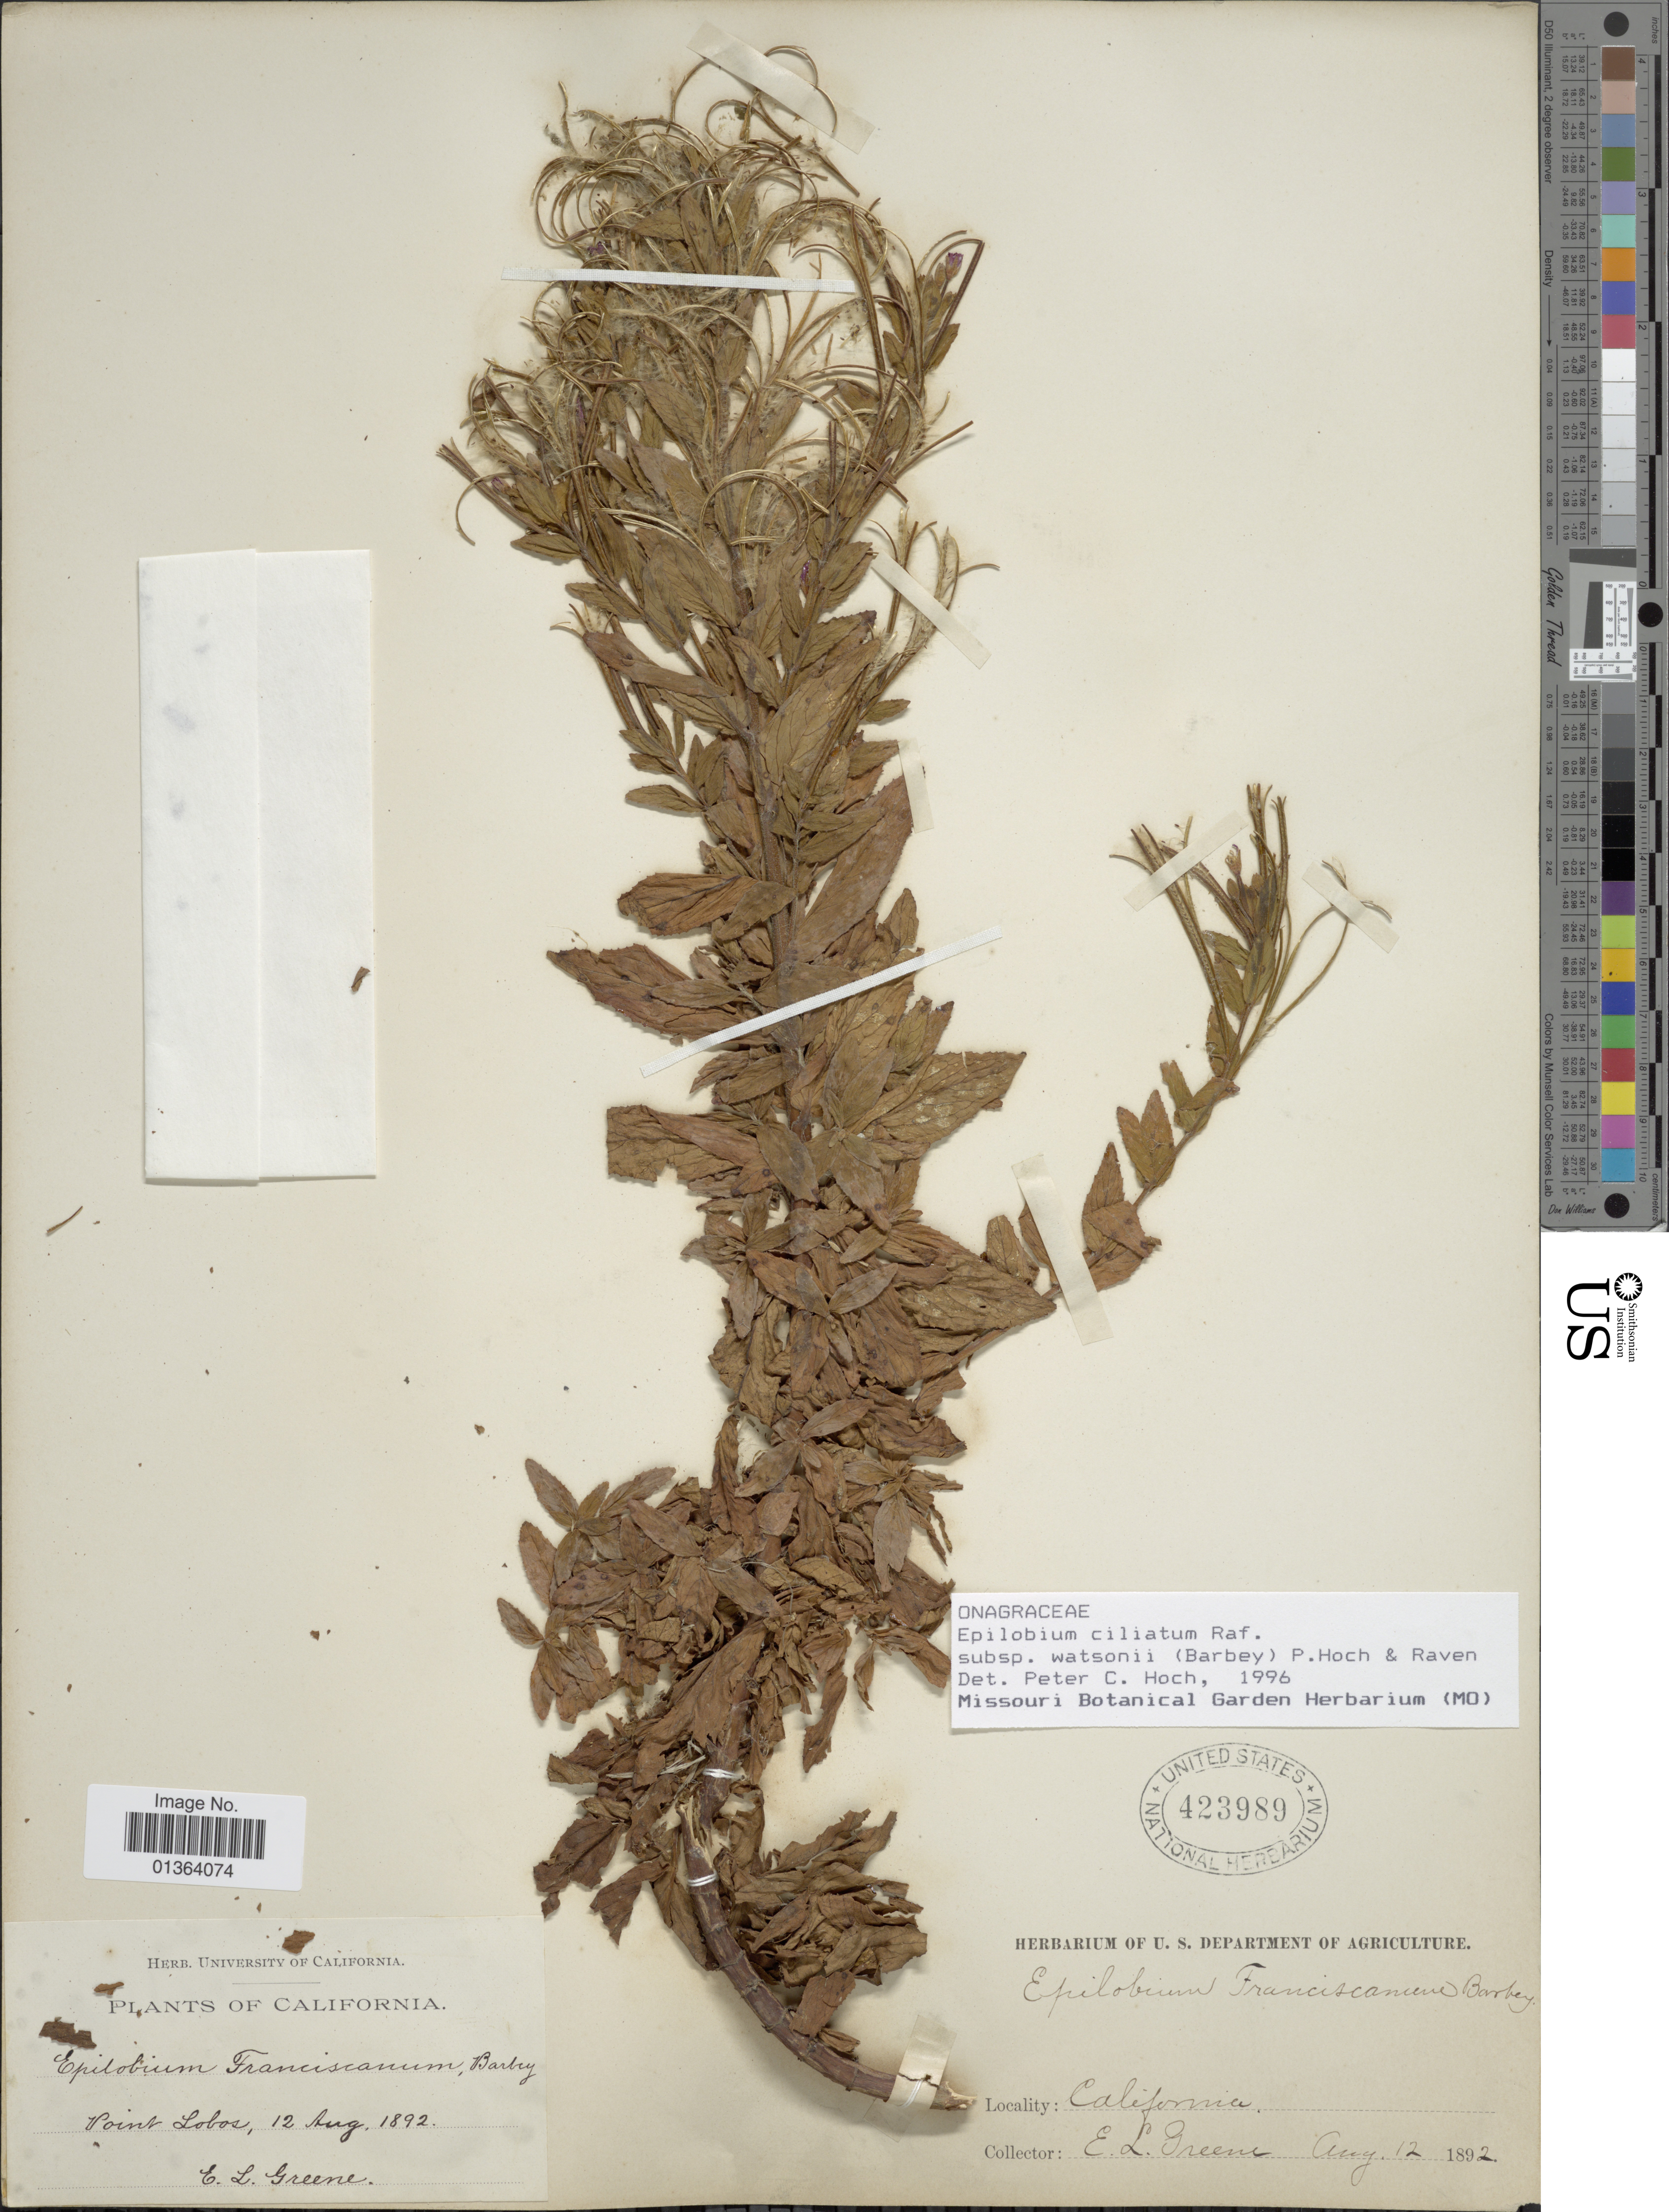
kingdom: Plantae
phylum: Tracheophyta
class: Magnoliopsida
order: Myrtales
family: Onagraceae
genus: Epilobium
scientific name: Epilobium ciliatum subsp. watsonii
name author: (Barbey) Hoch & P.H. Raven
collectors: E. L. Greene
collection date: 1892-08-12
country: United States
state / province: California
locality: Point Lobos.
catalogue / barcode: US 423989